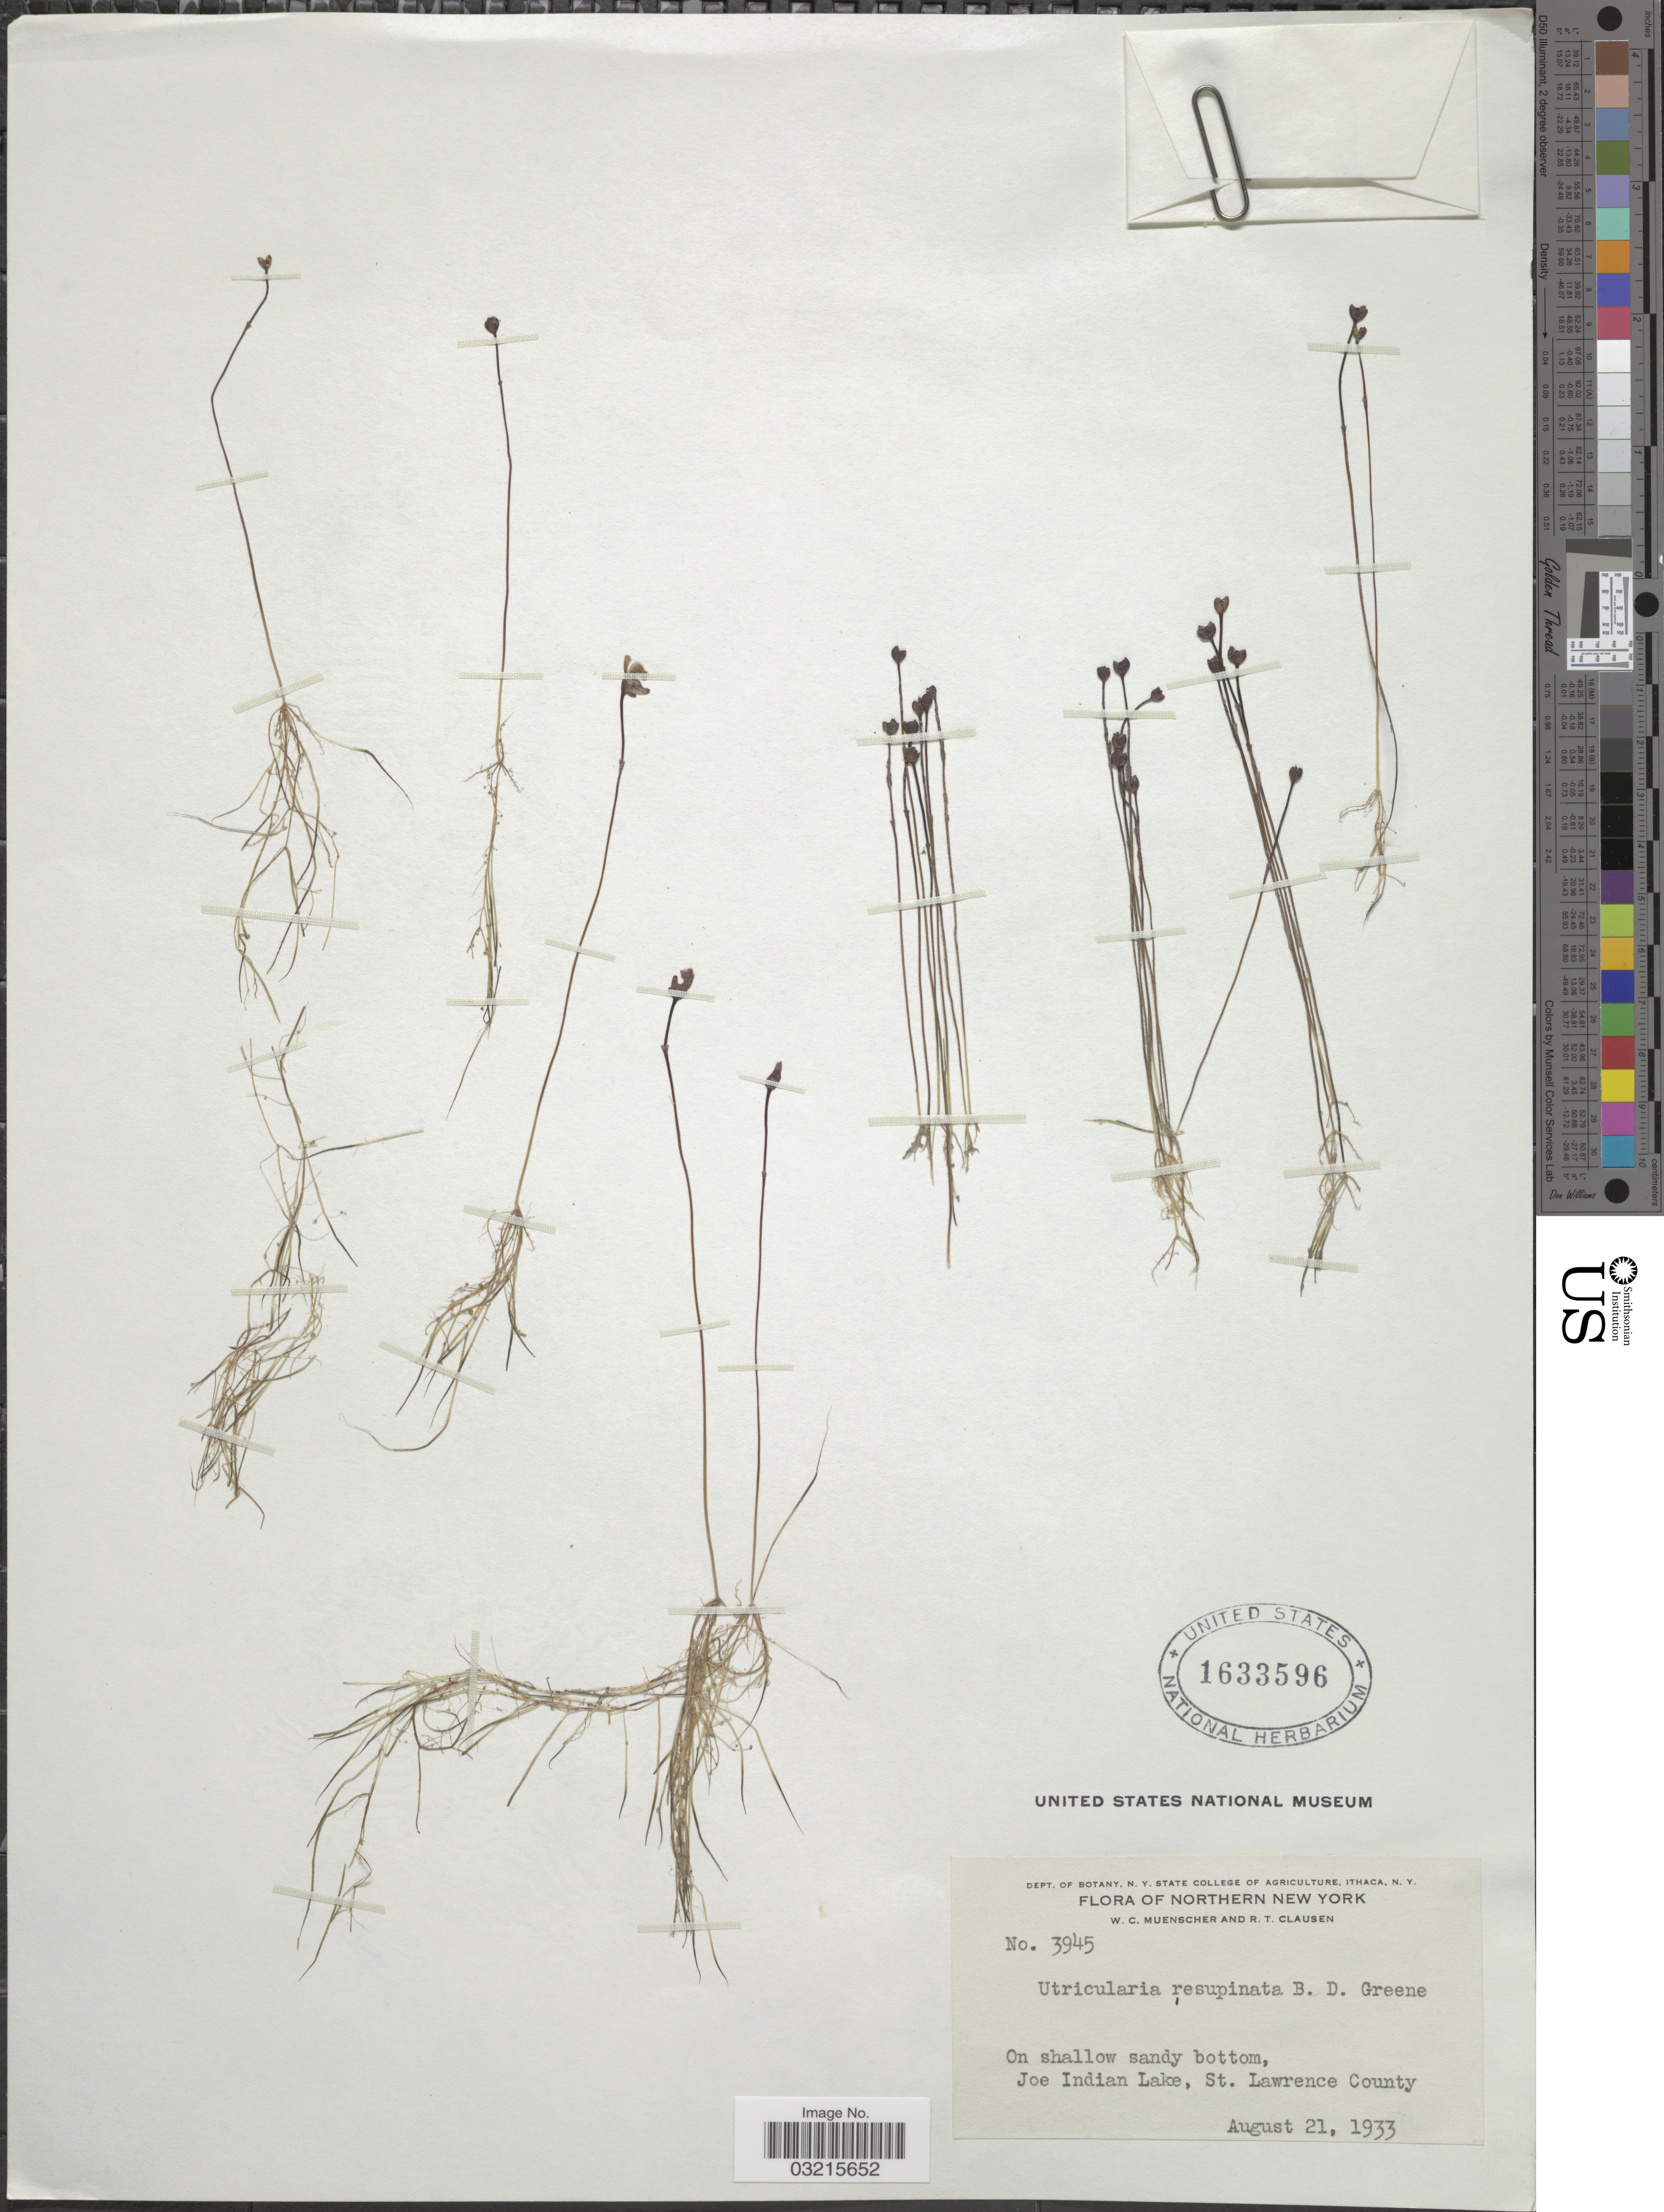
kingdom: Plantae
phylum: Tracheophyta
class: Magnoliopsida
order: Lamiales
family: Lentibulariaceae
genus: Utricularia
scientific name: Utricularia resupinata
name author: B.D. Greene ex Bigelow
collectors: W. Muenscher & R. T. Clausen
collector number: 3945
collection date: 1933-08-21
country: United States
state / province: New York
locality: Northern New York, Joe Indian Lake, St. Lawrence County.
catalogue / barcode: US 1633596